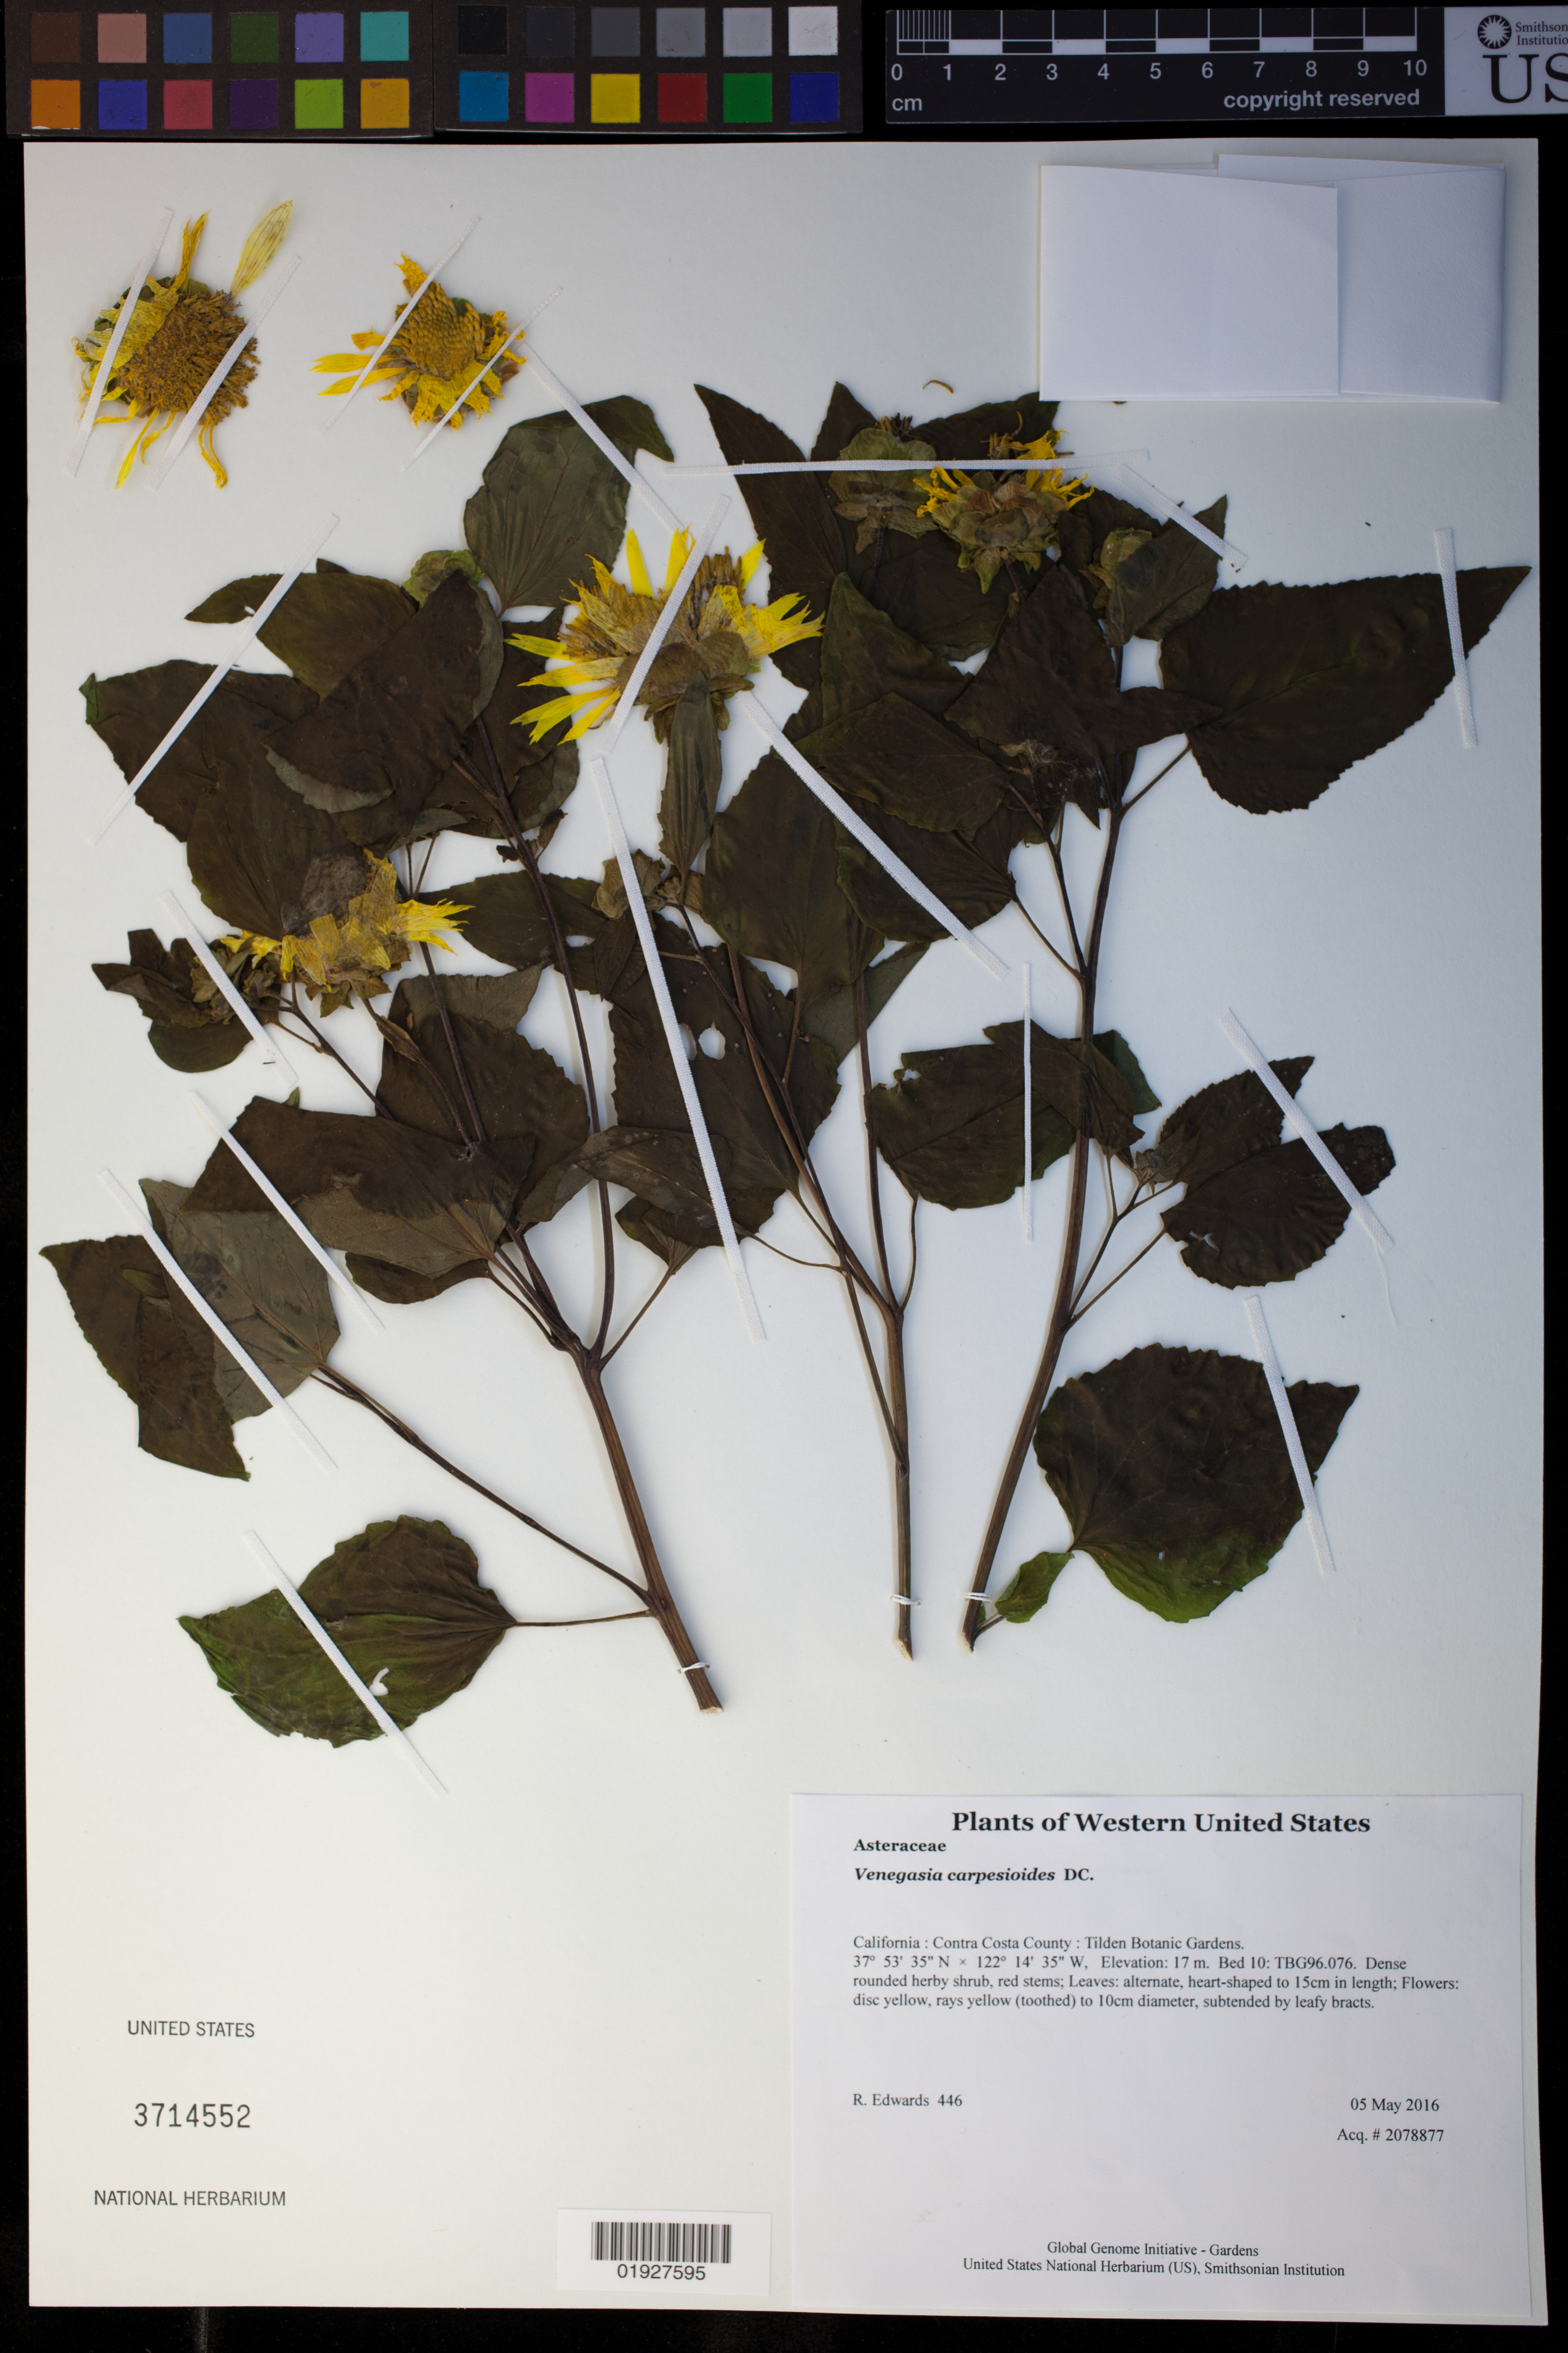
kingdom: Plantae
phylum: Tracheophyta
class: Magnoliopsida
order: Asterales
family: Asteraceae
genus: Venegasia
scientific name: Venegasia carpesioides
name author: DC.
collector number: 446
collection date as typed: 5 May 2016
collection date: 2016-05-05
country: United States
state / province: California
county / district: Contra Costa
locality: Tilden Botanic Gardens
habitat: Bed 10: TBG96.076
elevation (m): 17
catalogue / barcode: US 3714552